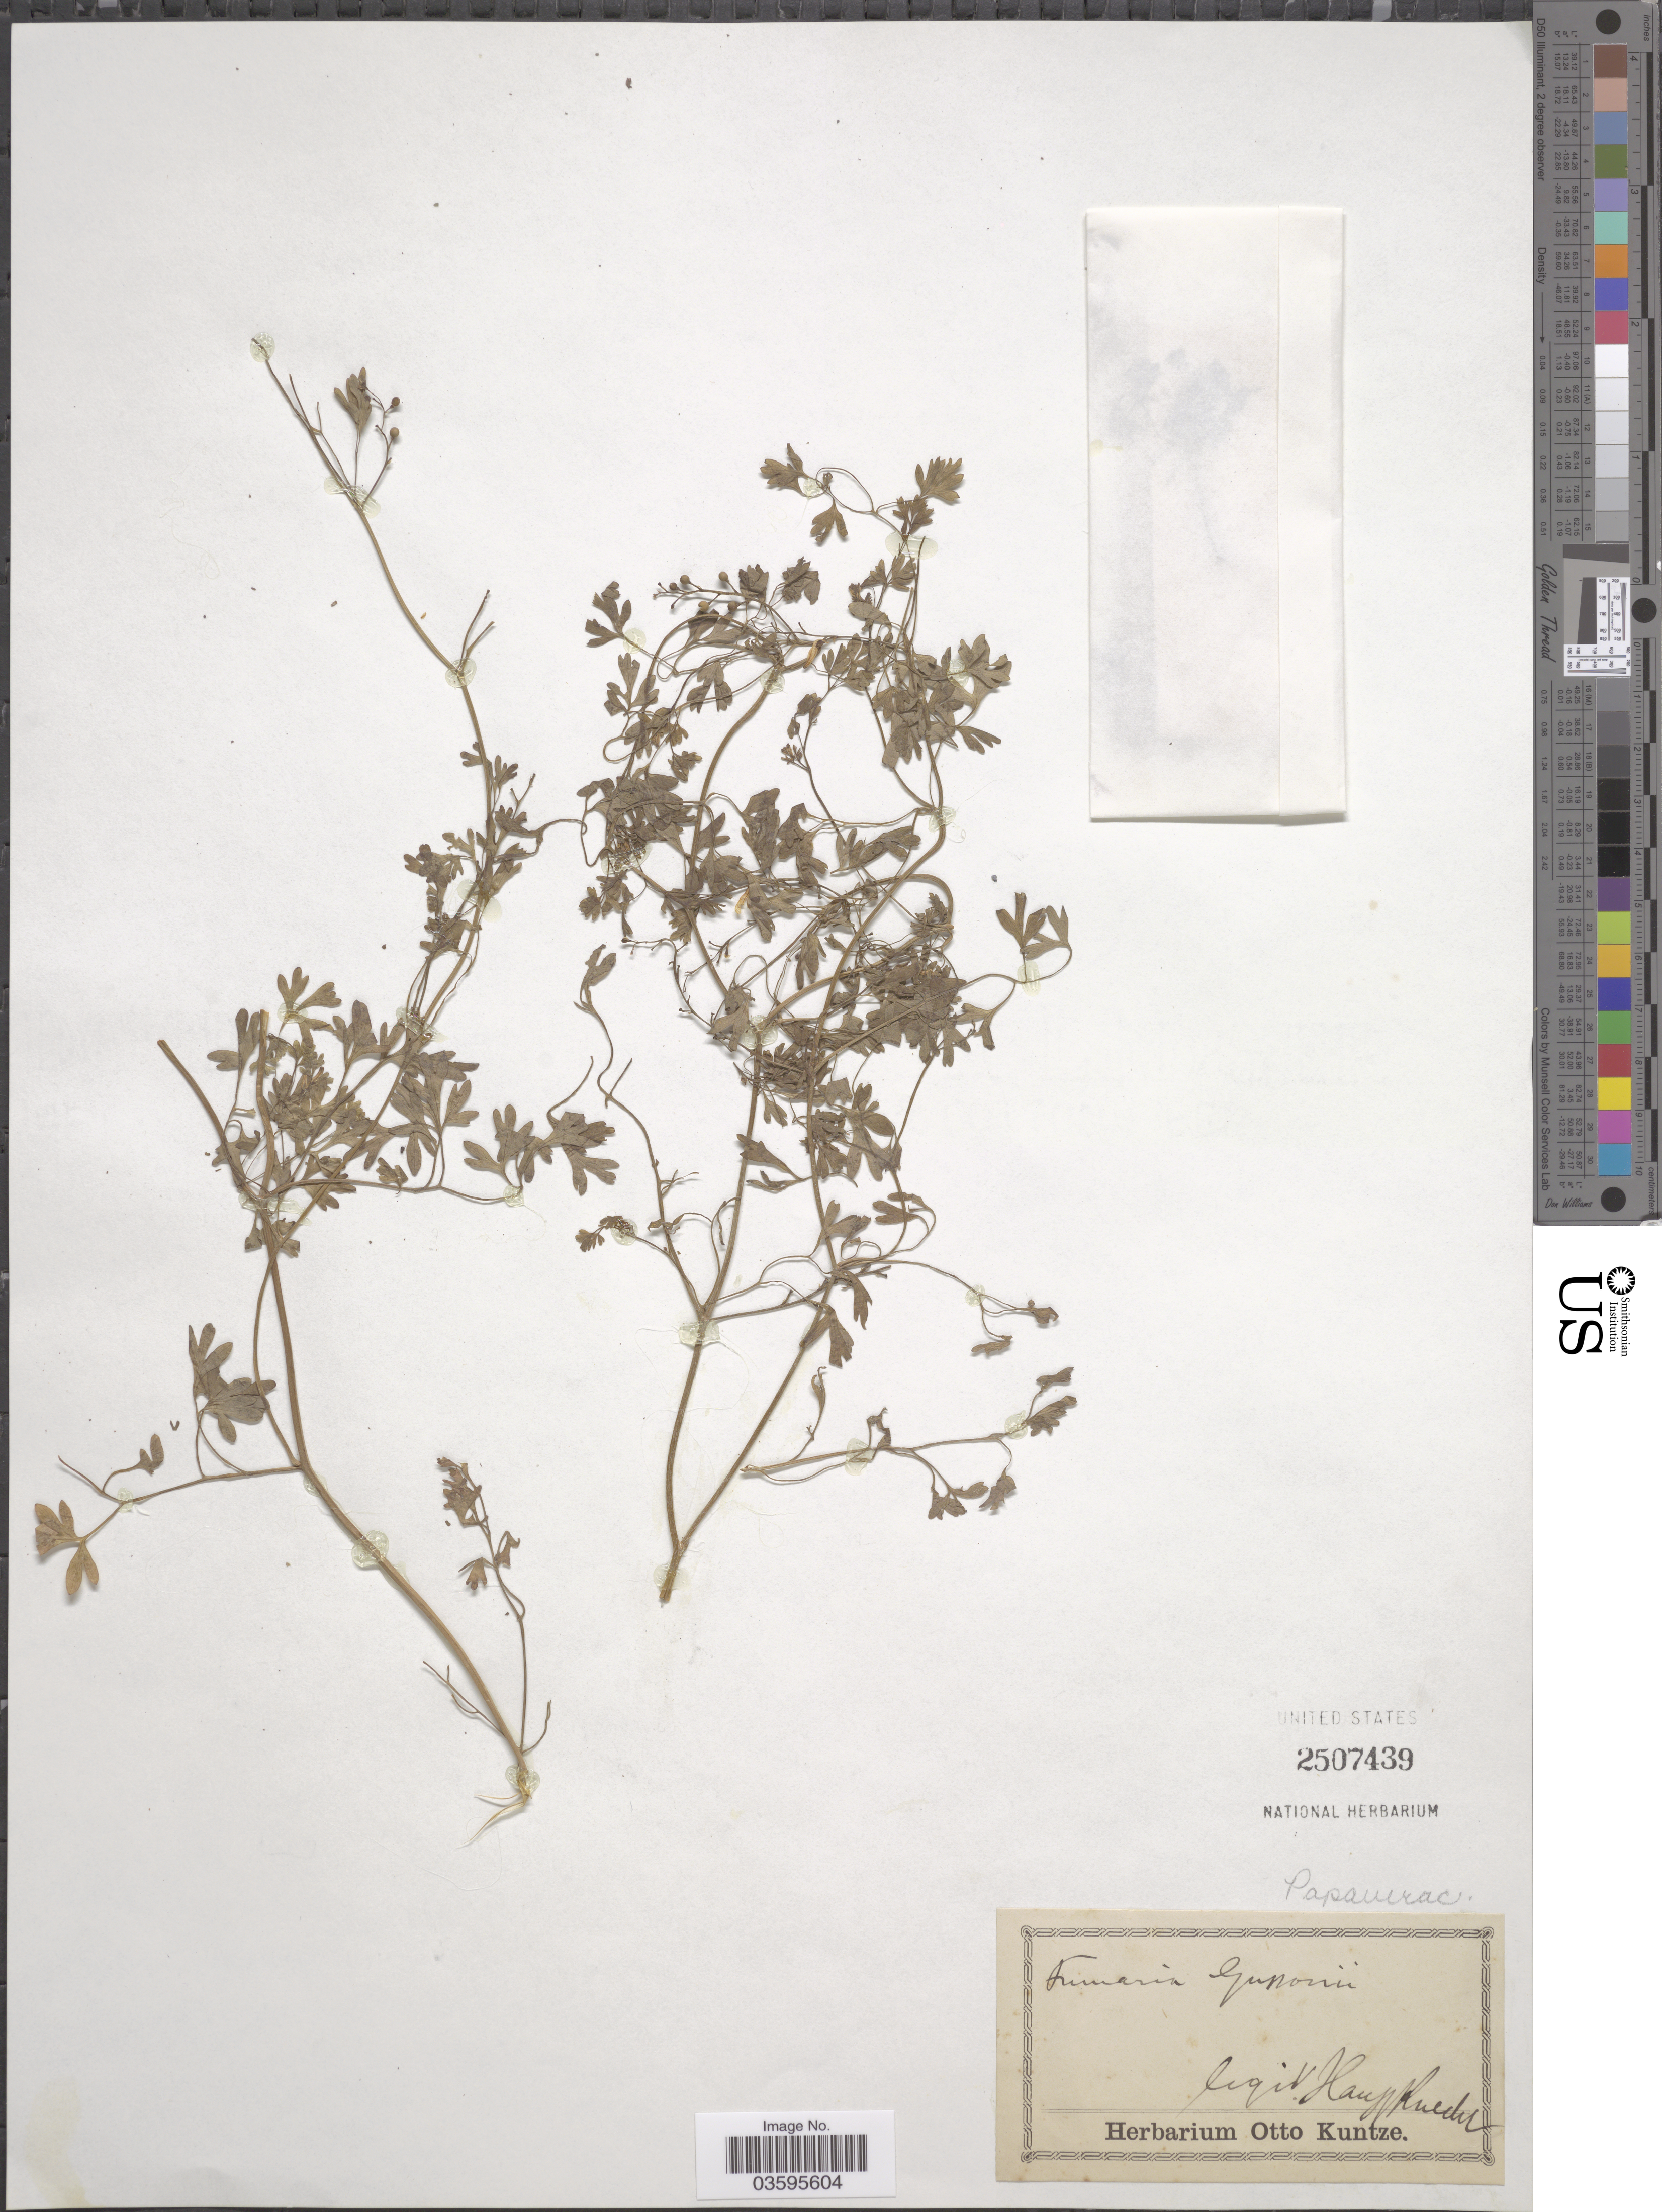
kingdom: Plantae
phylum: Tracheophyta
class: Magnoliopsida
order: Ranunculales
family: Papaveraceae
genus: Fumaria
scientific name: Fumaria gussonii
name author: Boiss.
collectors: Haussknecht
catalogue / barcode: US 2507439